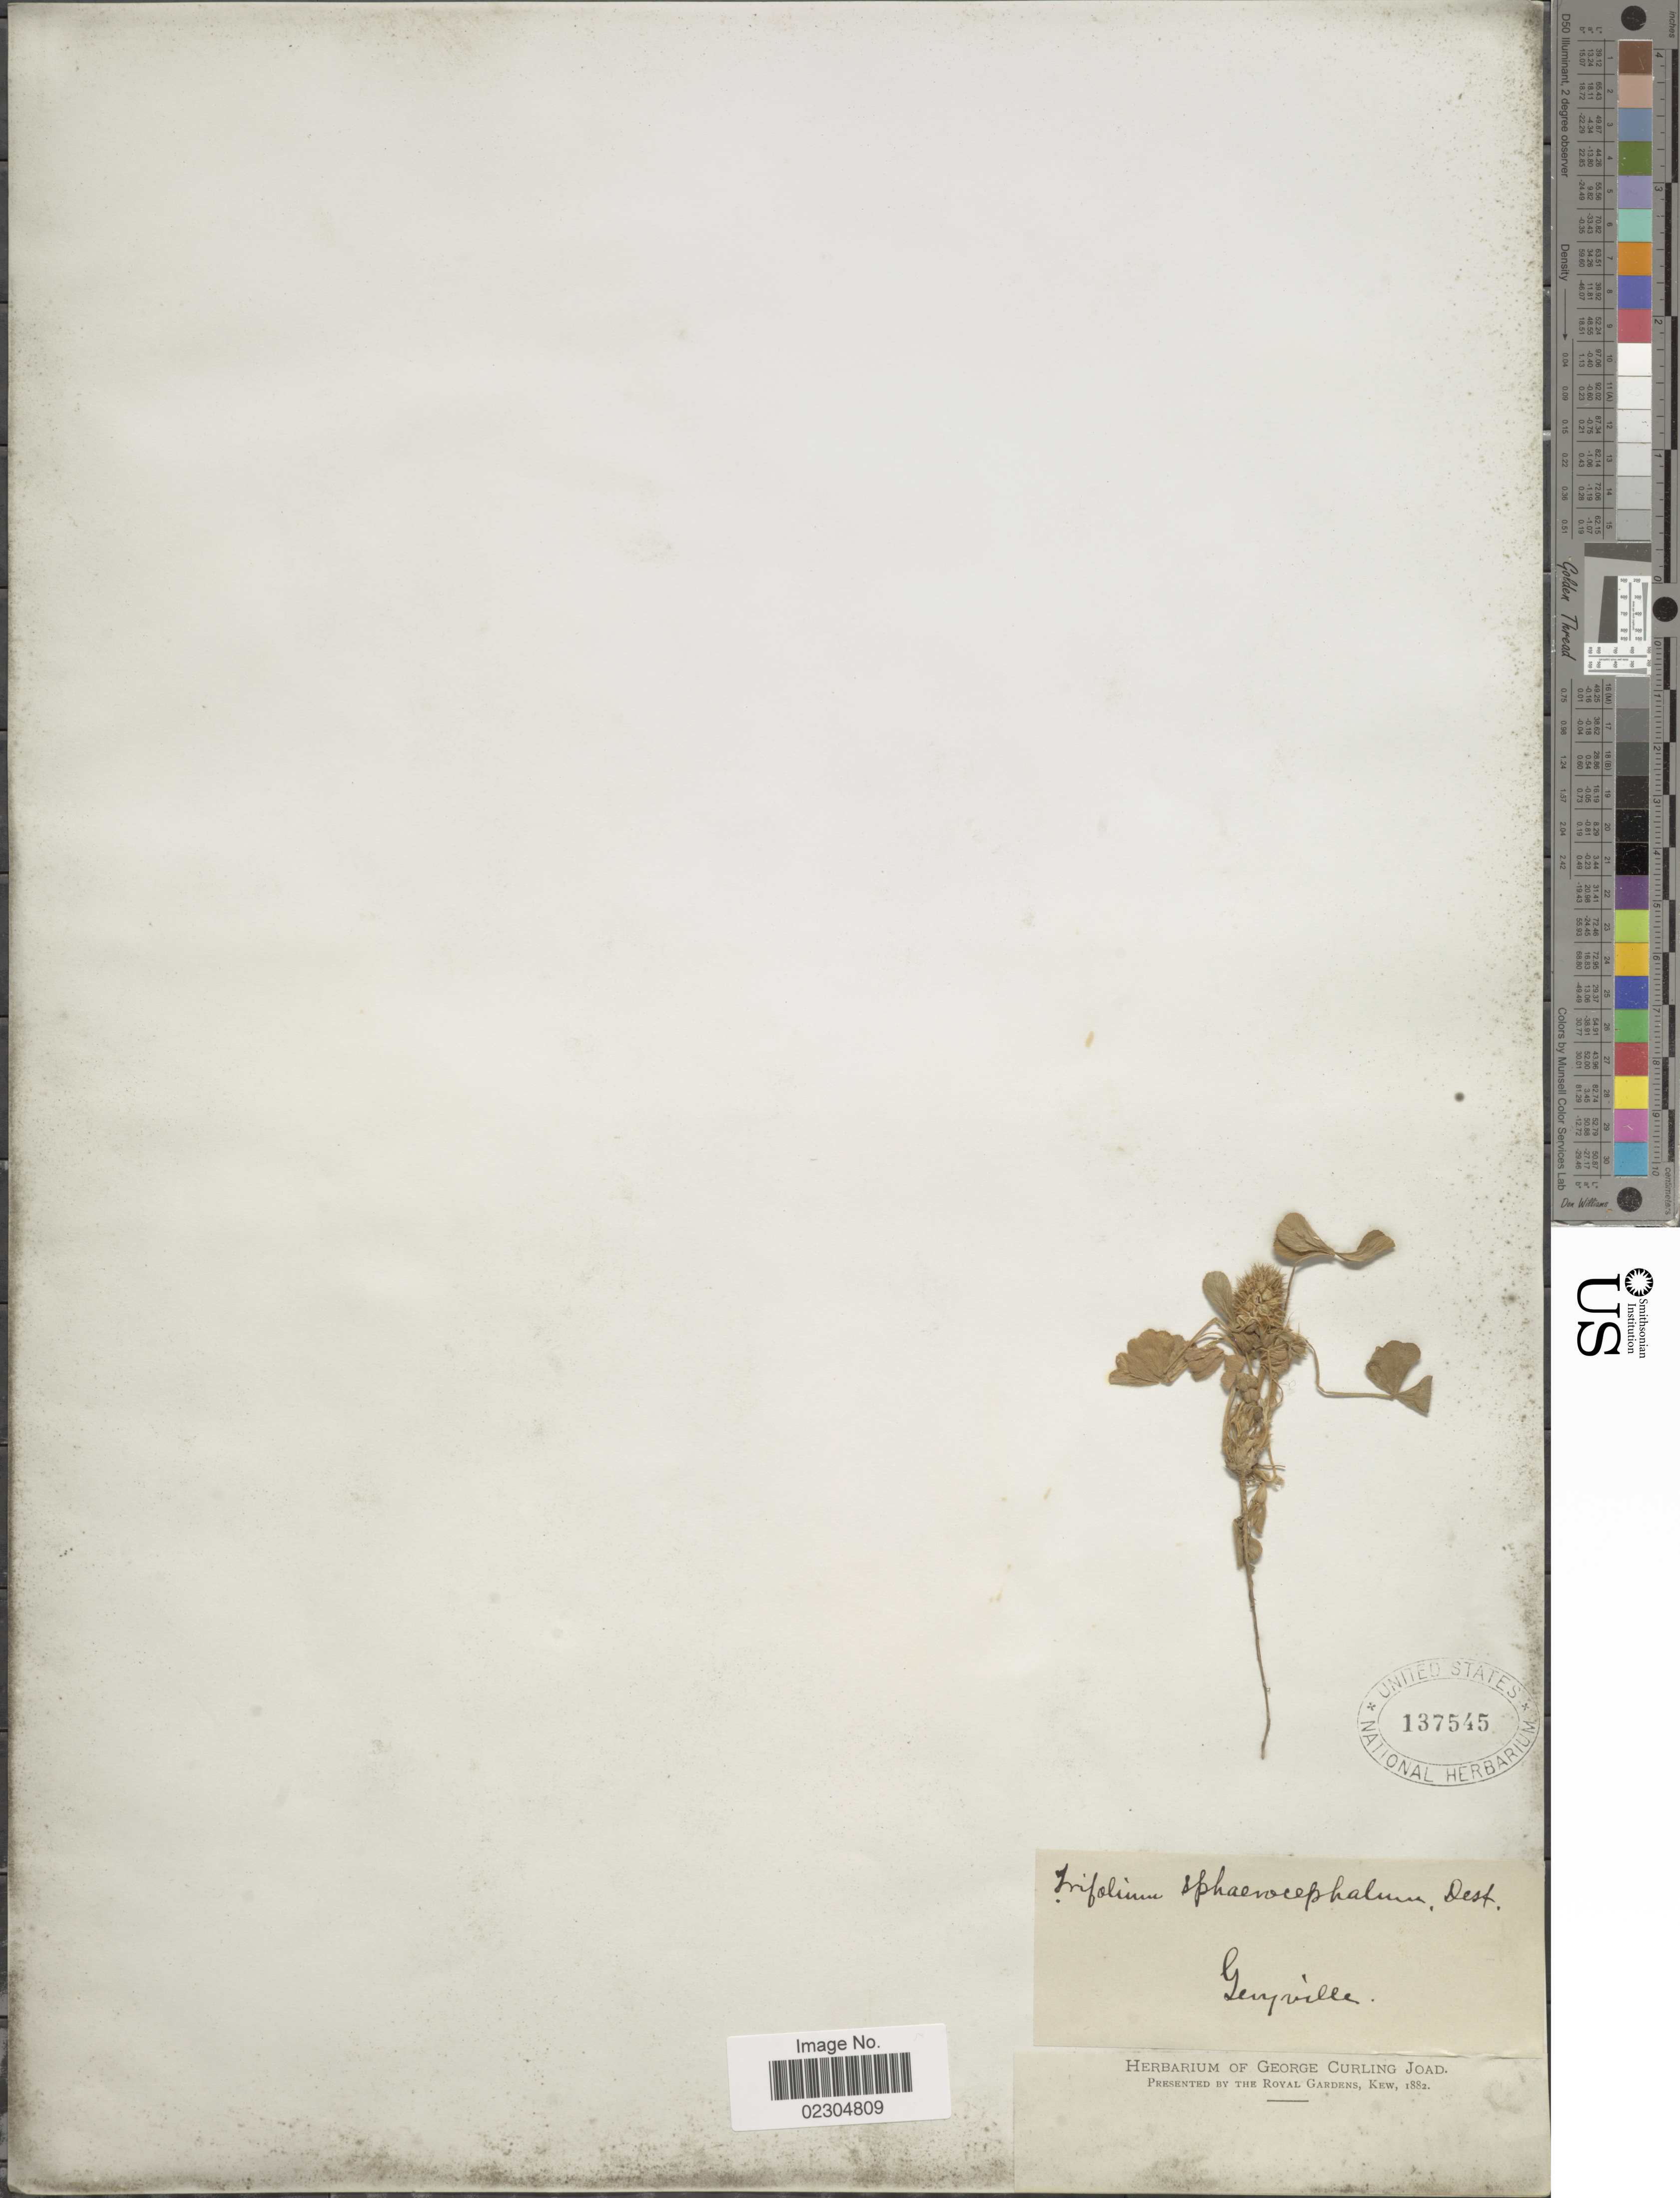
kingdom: Plantae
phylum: Tracheophyta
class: Magnoliopsida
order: Fabales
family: Fabaceae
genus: Trifolium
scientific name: Trifolium sphaerocephalum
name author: Desf.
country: United States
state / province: Pennsylvania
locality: Gerryville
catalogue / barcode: US 137545